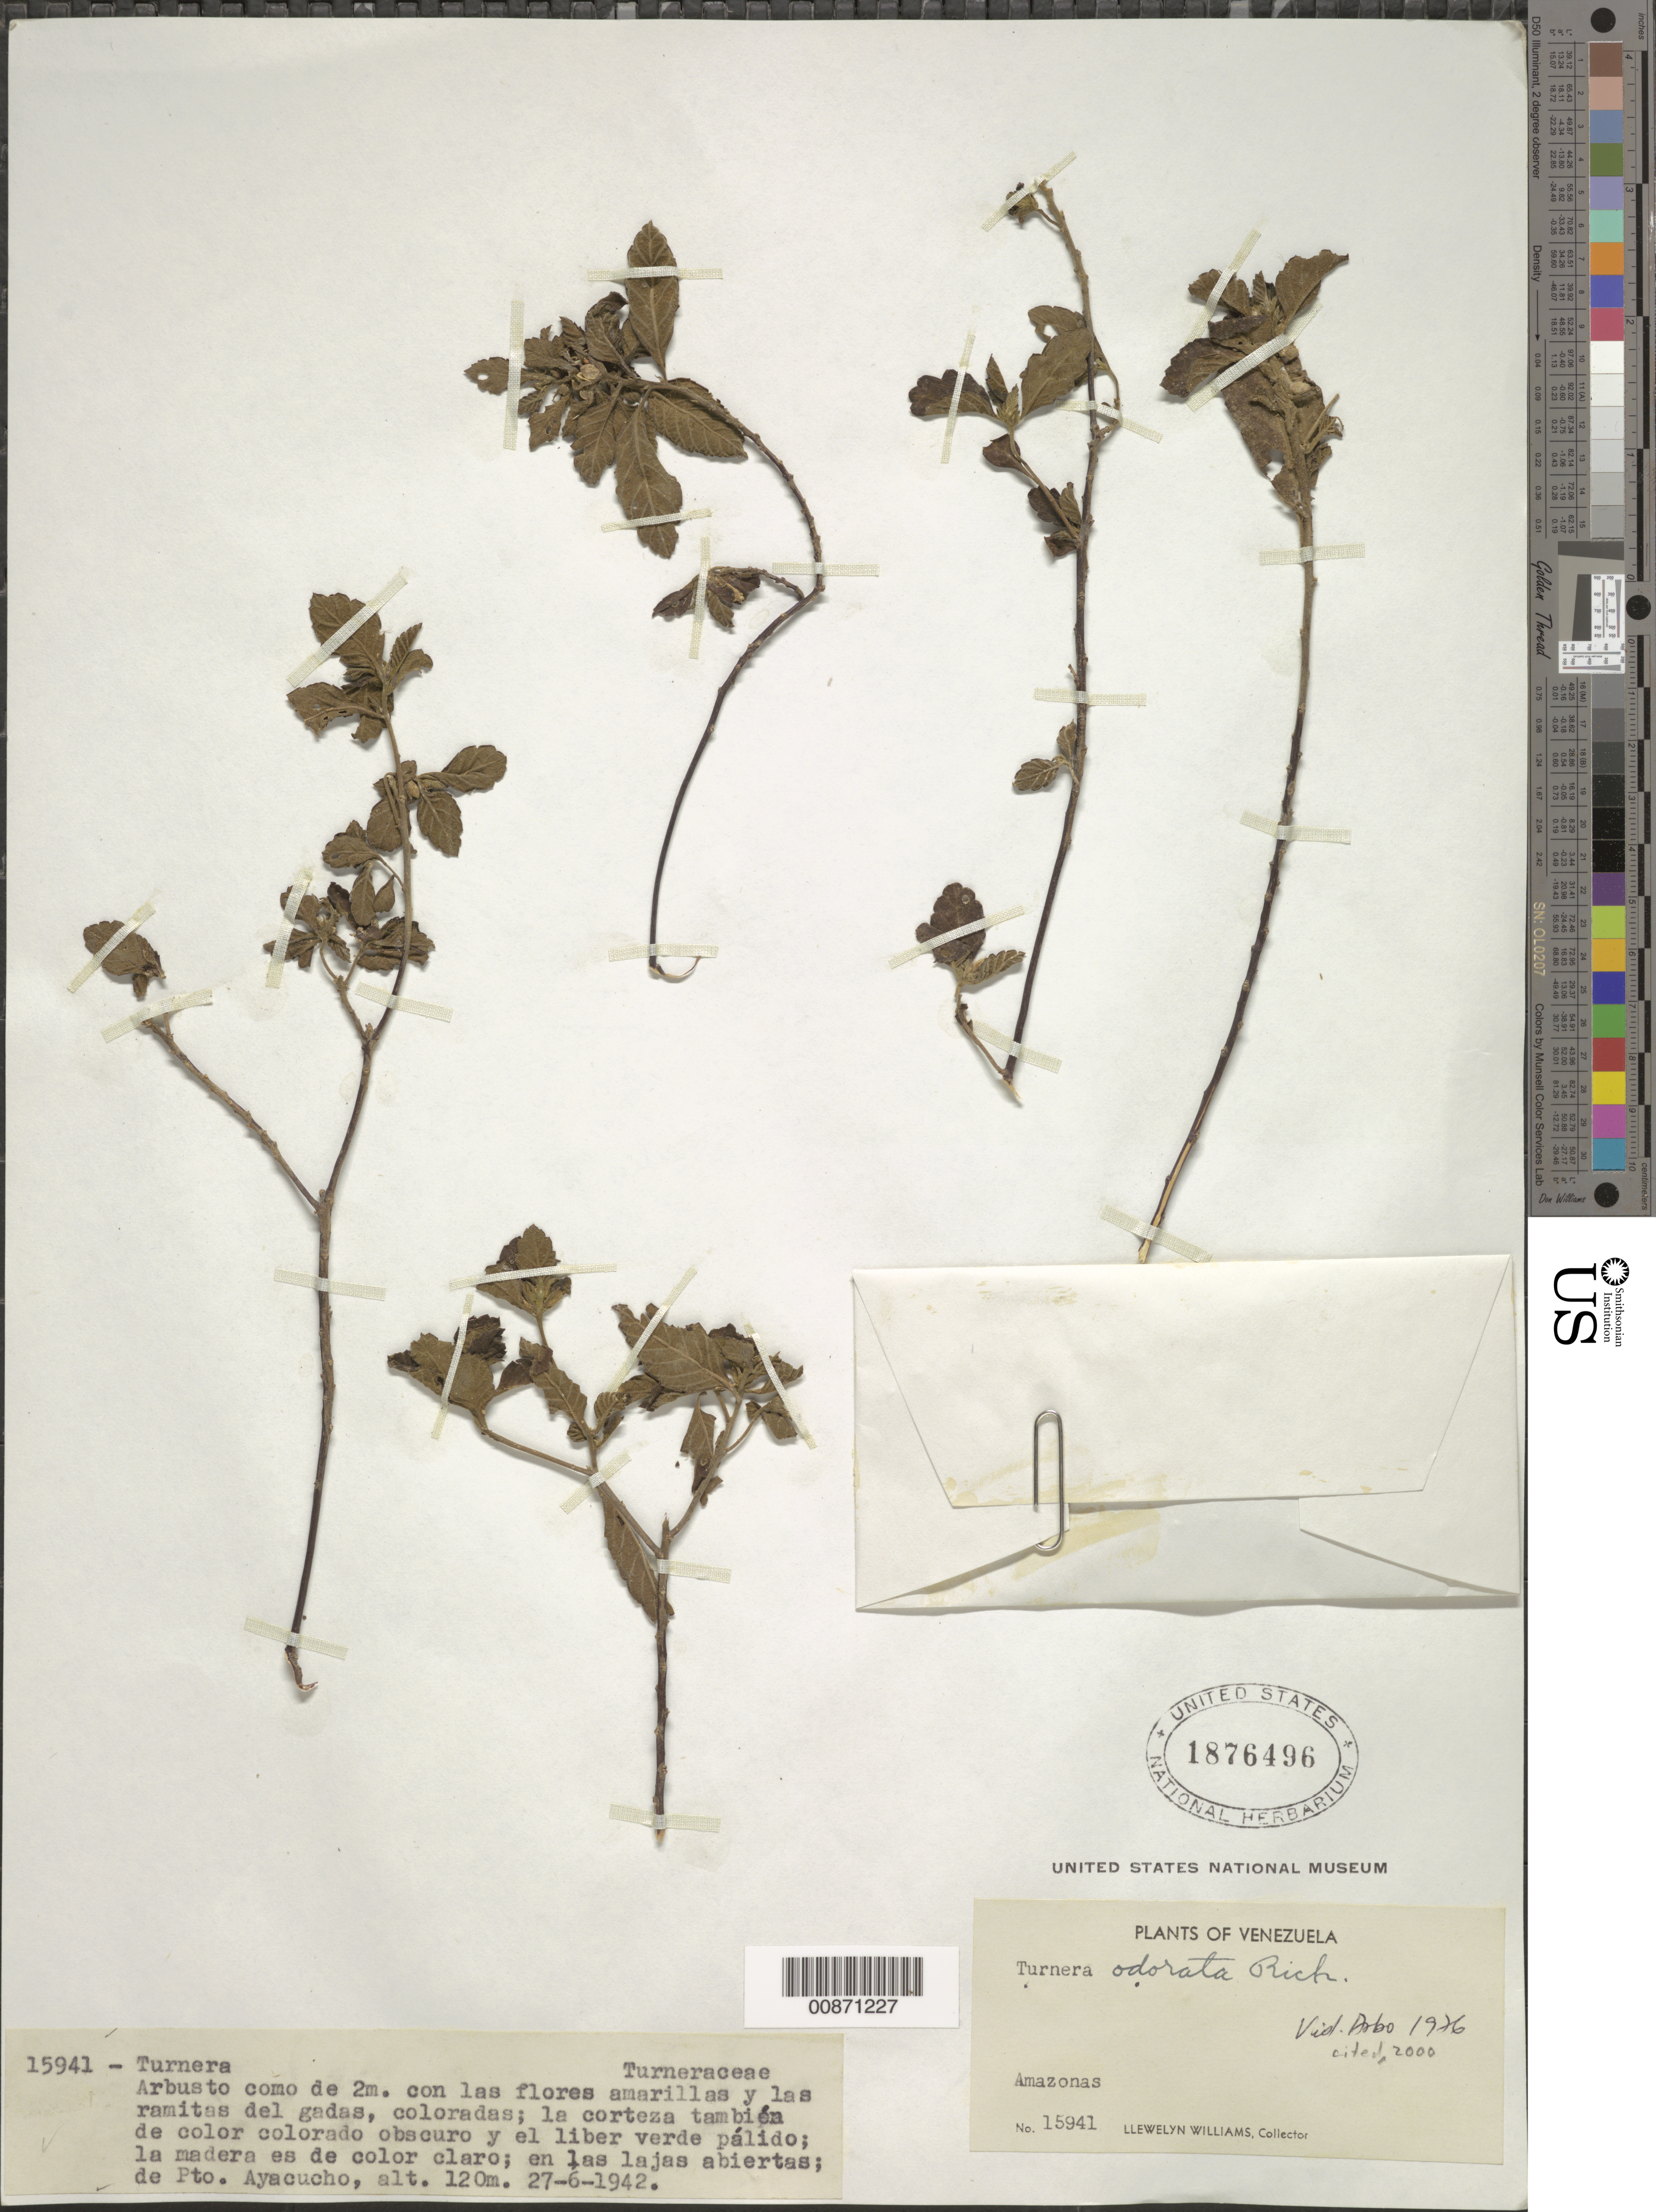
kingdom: Plantae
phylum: Tracheophyta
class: Magnoliopsida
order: Malpighiales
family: Turneraceae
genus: Turnera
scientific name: Turnera odorata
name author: Rich.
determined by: Arbo, M. M.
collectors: Ll. Williams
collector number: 15941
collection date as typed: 27-Jun-42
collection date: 1942-06-27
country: Venezuela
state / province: Amazonas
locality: Puerto Ayacucho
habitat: Lajas abiertas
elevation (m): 120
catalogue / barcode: US 1876496